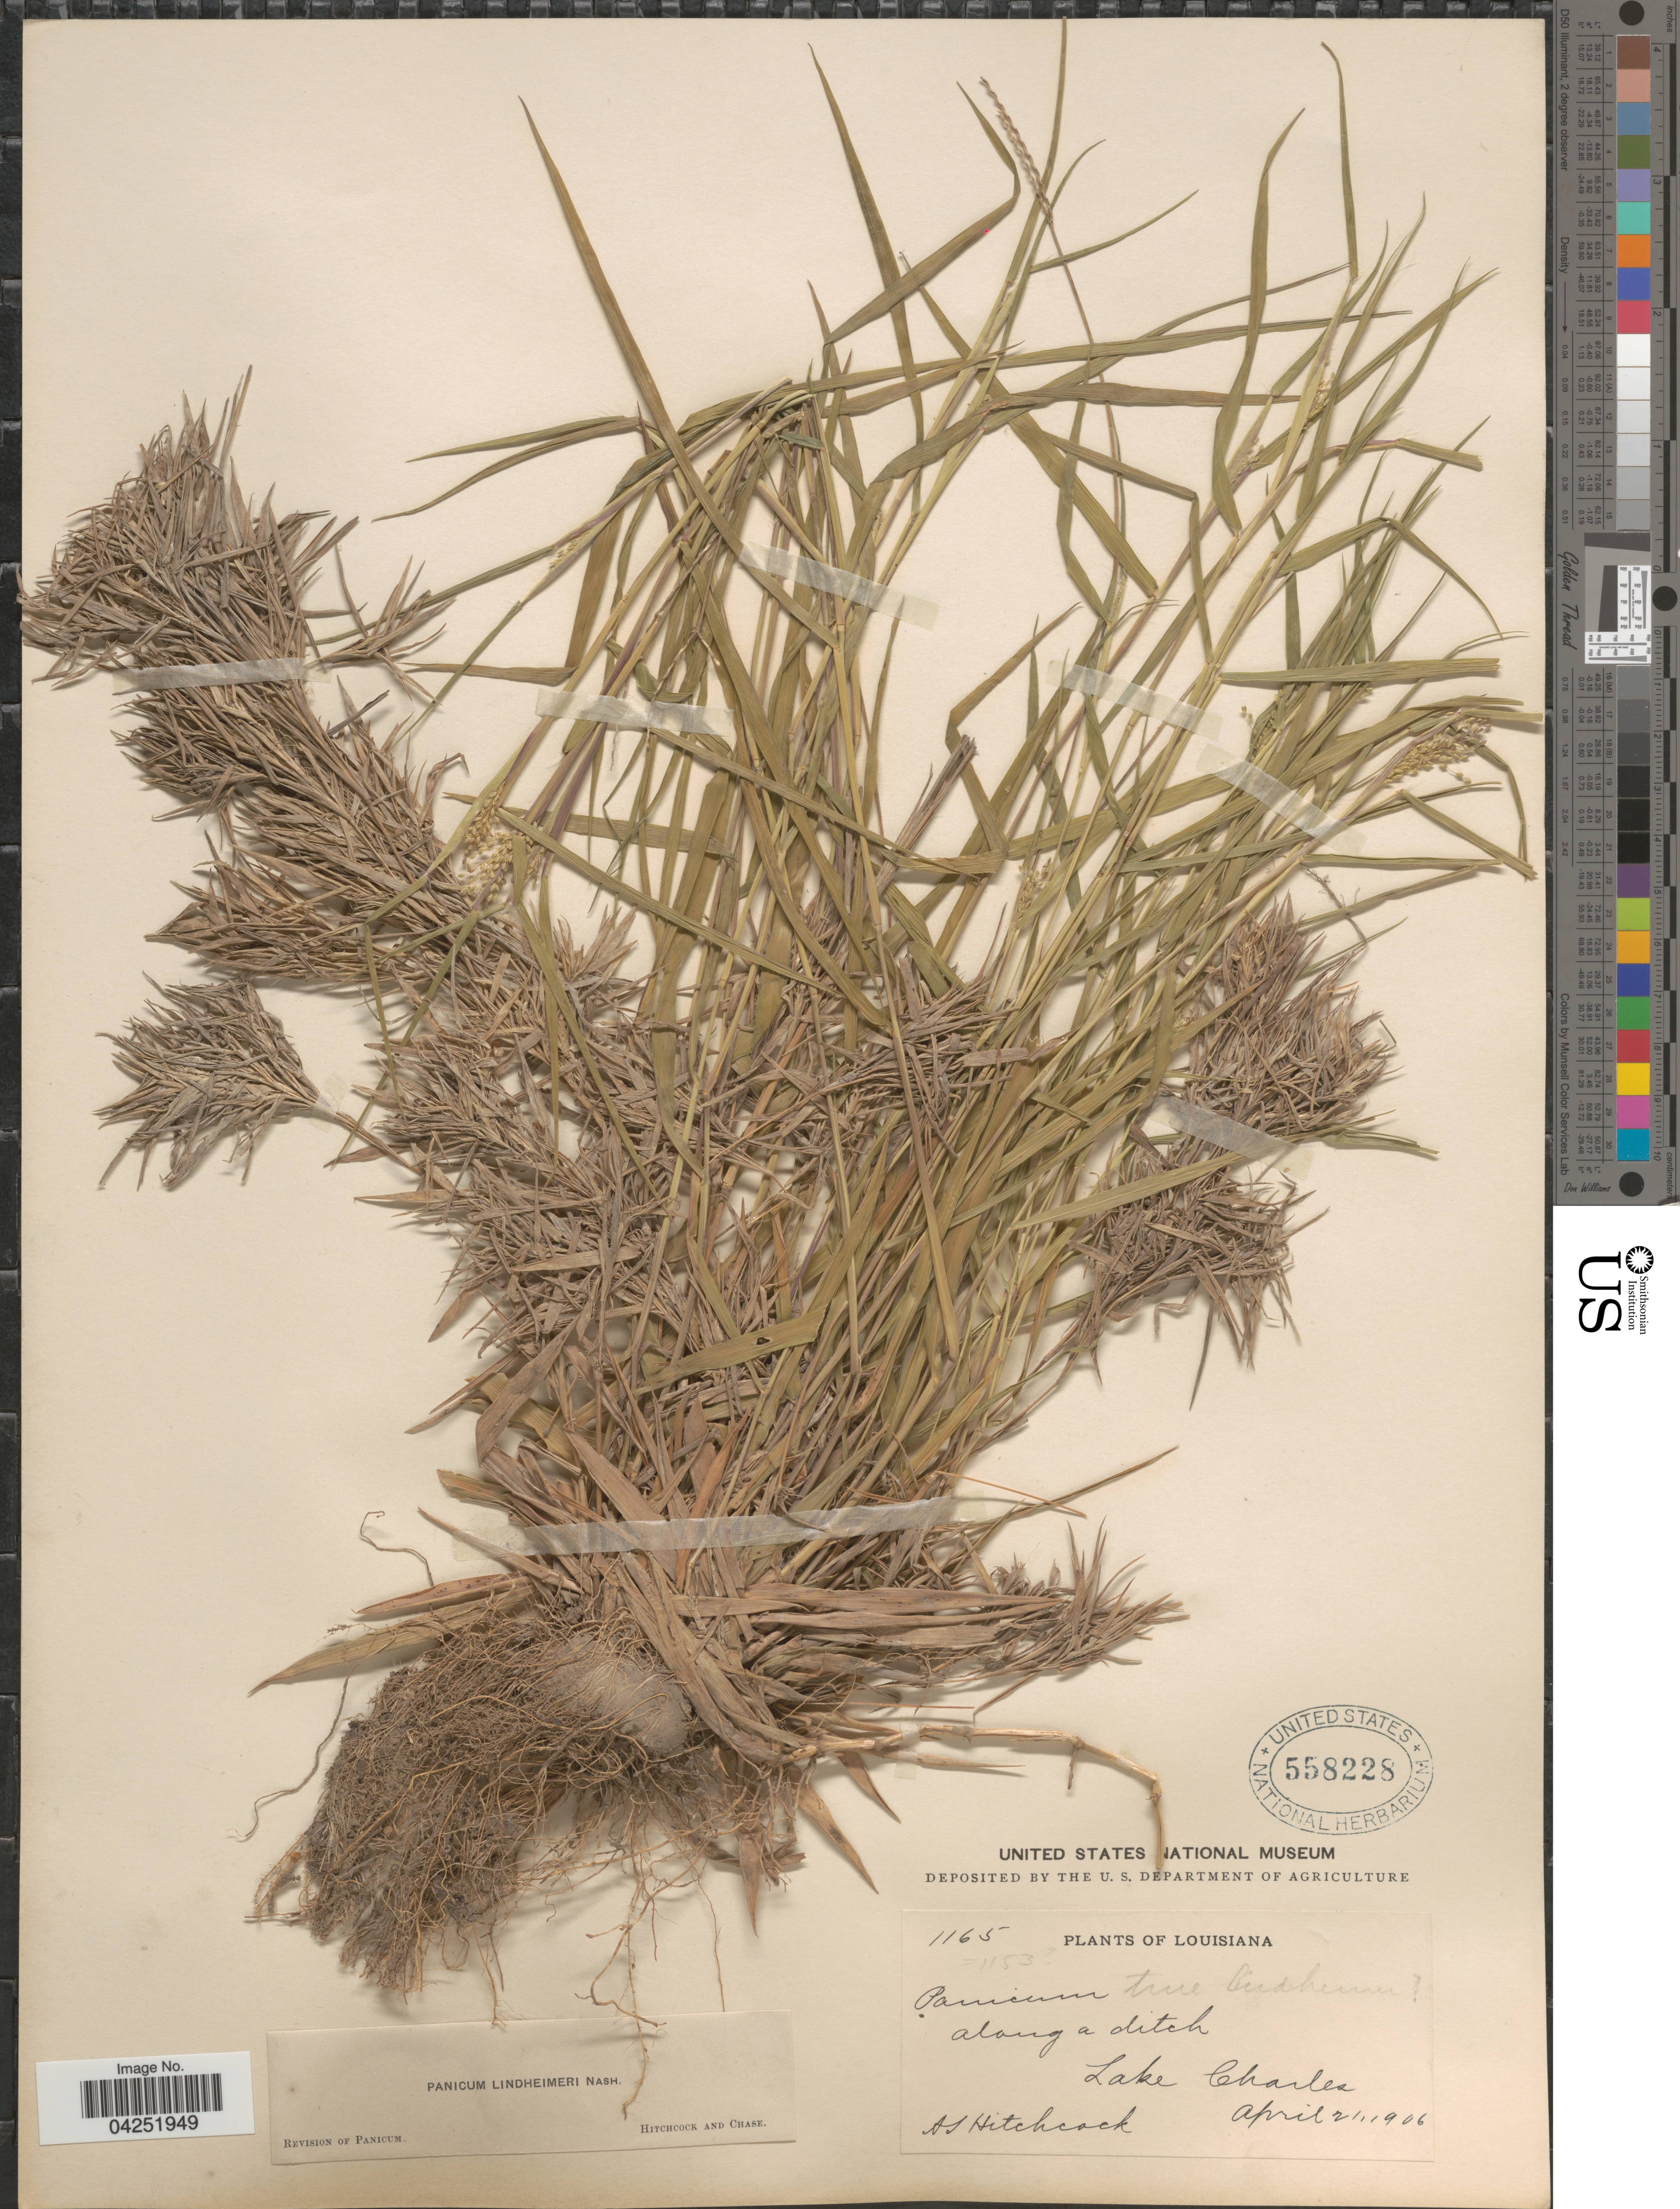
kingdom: Plantae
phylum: Tracheophyta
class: Liliopsida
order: Poales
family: Poaceae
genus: Dichanthelium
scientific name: Dichanthelium acuminatum var. lindheimeri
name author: (Nash) Gould & C.A. Clark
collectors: A. S. Hitchcock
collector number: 1165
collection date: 1906-04-21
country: United States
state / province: Louisiana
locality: Along a ditch Lake Charles.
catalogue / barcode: US 558228